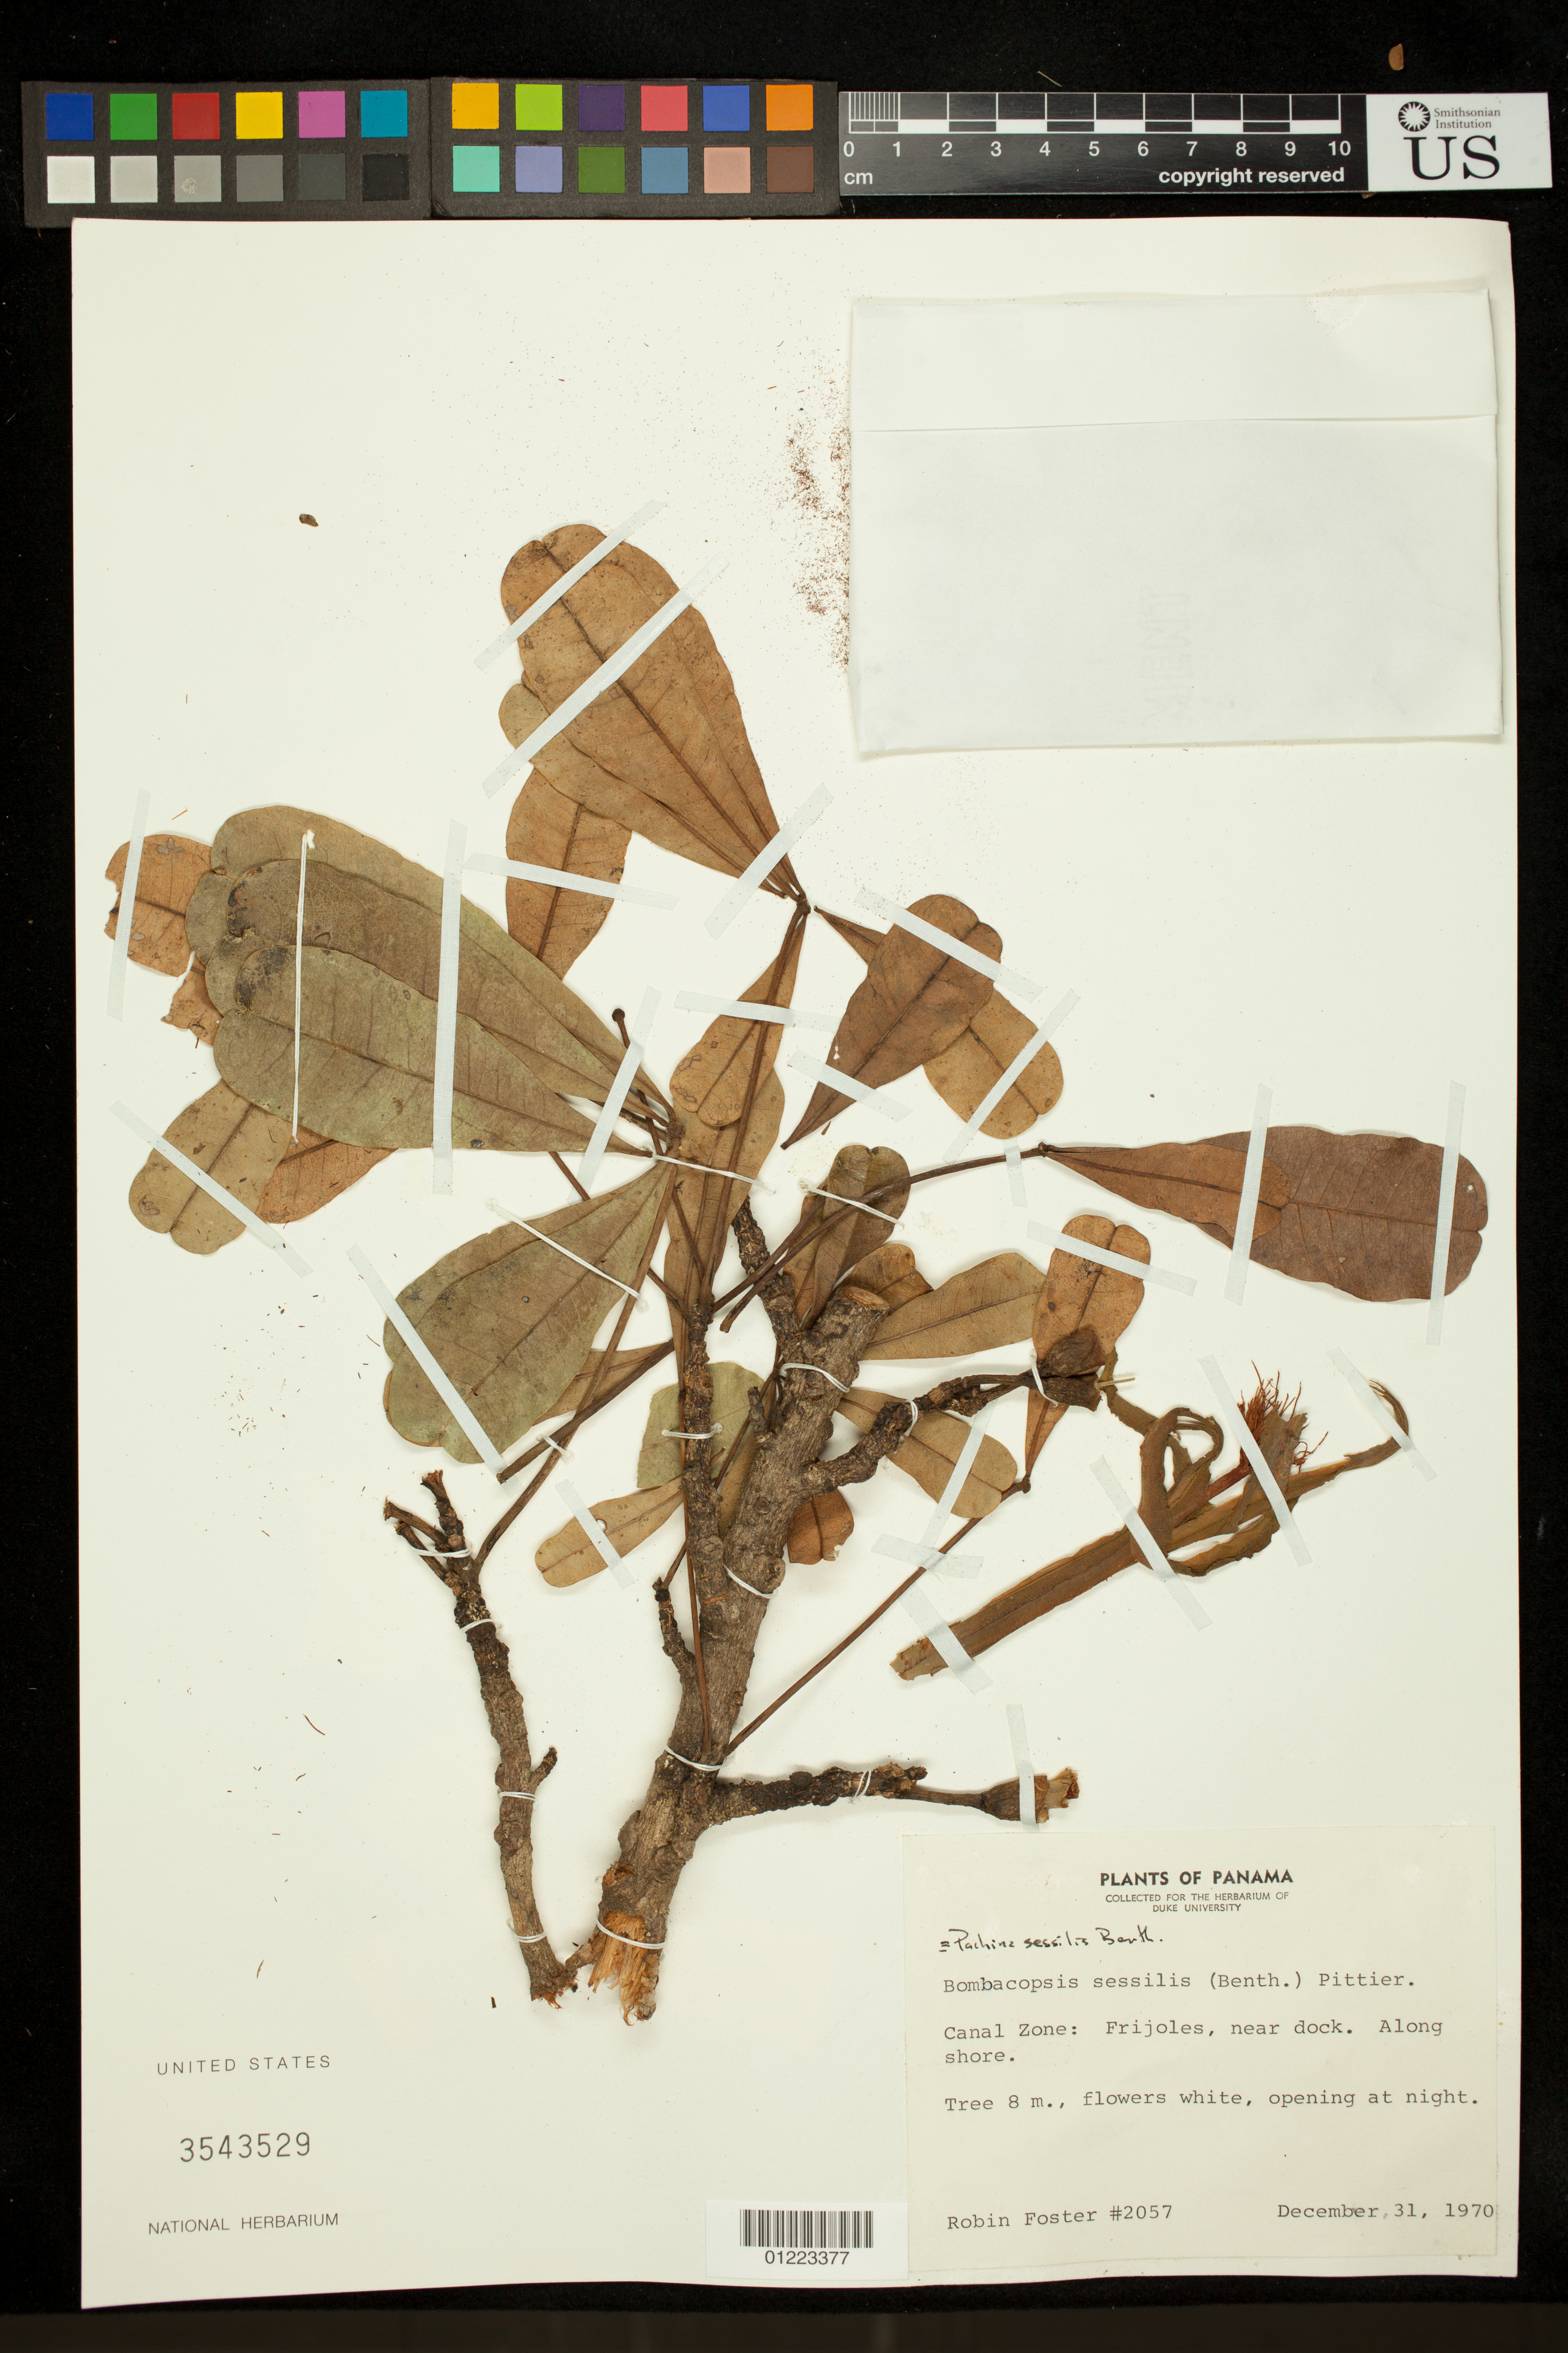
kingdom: Plantae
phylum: Tracheophyta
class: Magnoliopsida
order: Malvales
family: Malvaceae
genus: Pachira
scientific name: Pachira sessilis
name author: Benth.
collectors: R. B. Foster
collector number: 2057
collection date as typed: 12/31/1970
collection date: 1970-12-31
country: Panama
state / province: Colón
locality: Canal Zone: Frijoles, near dock. Along shore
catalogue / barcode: US 3543529